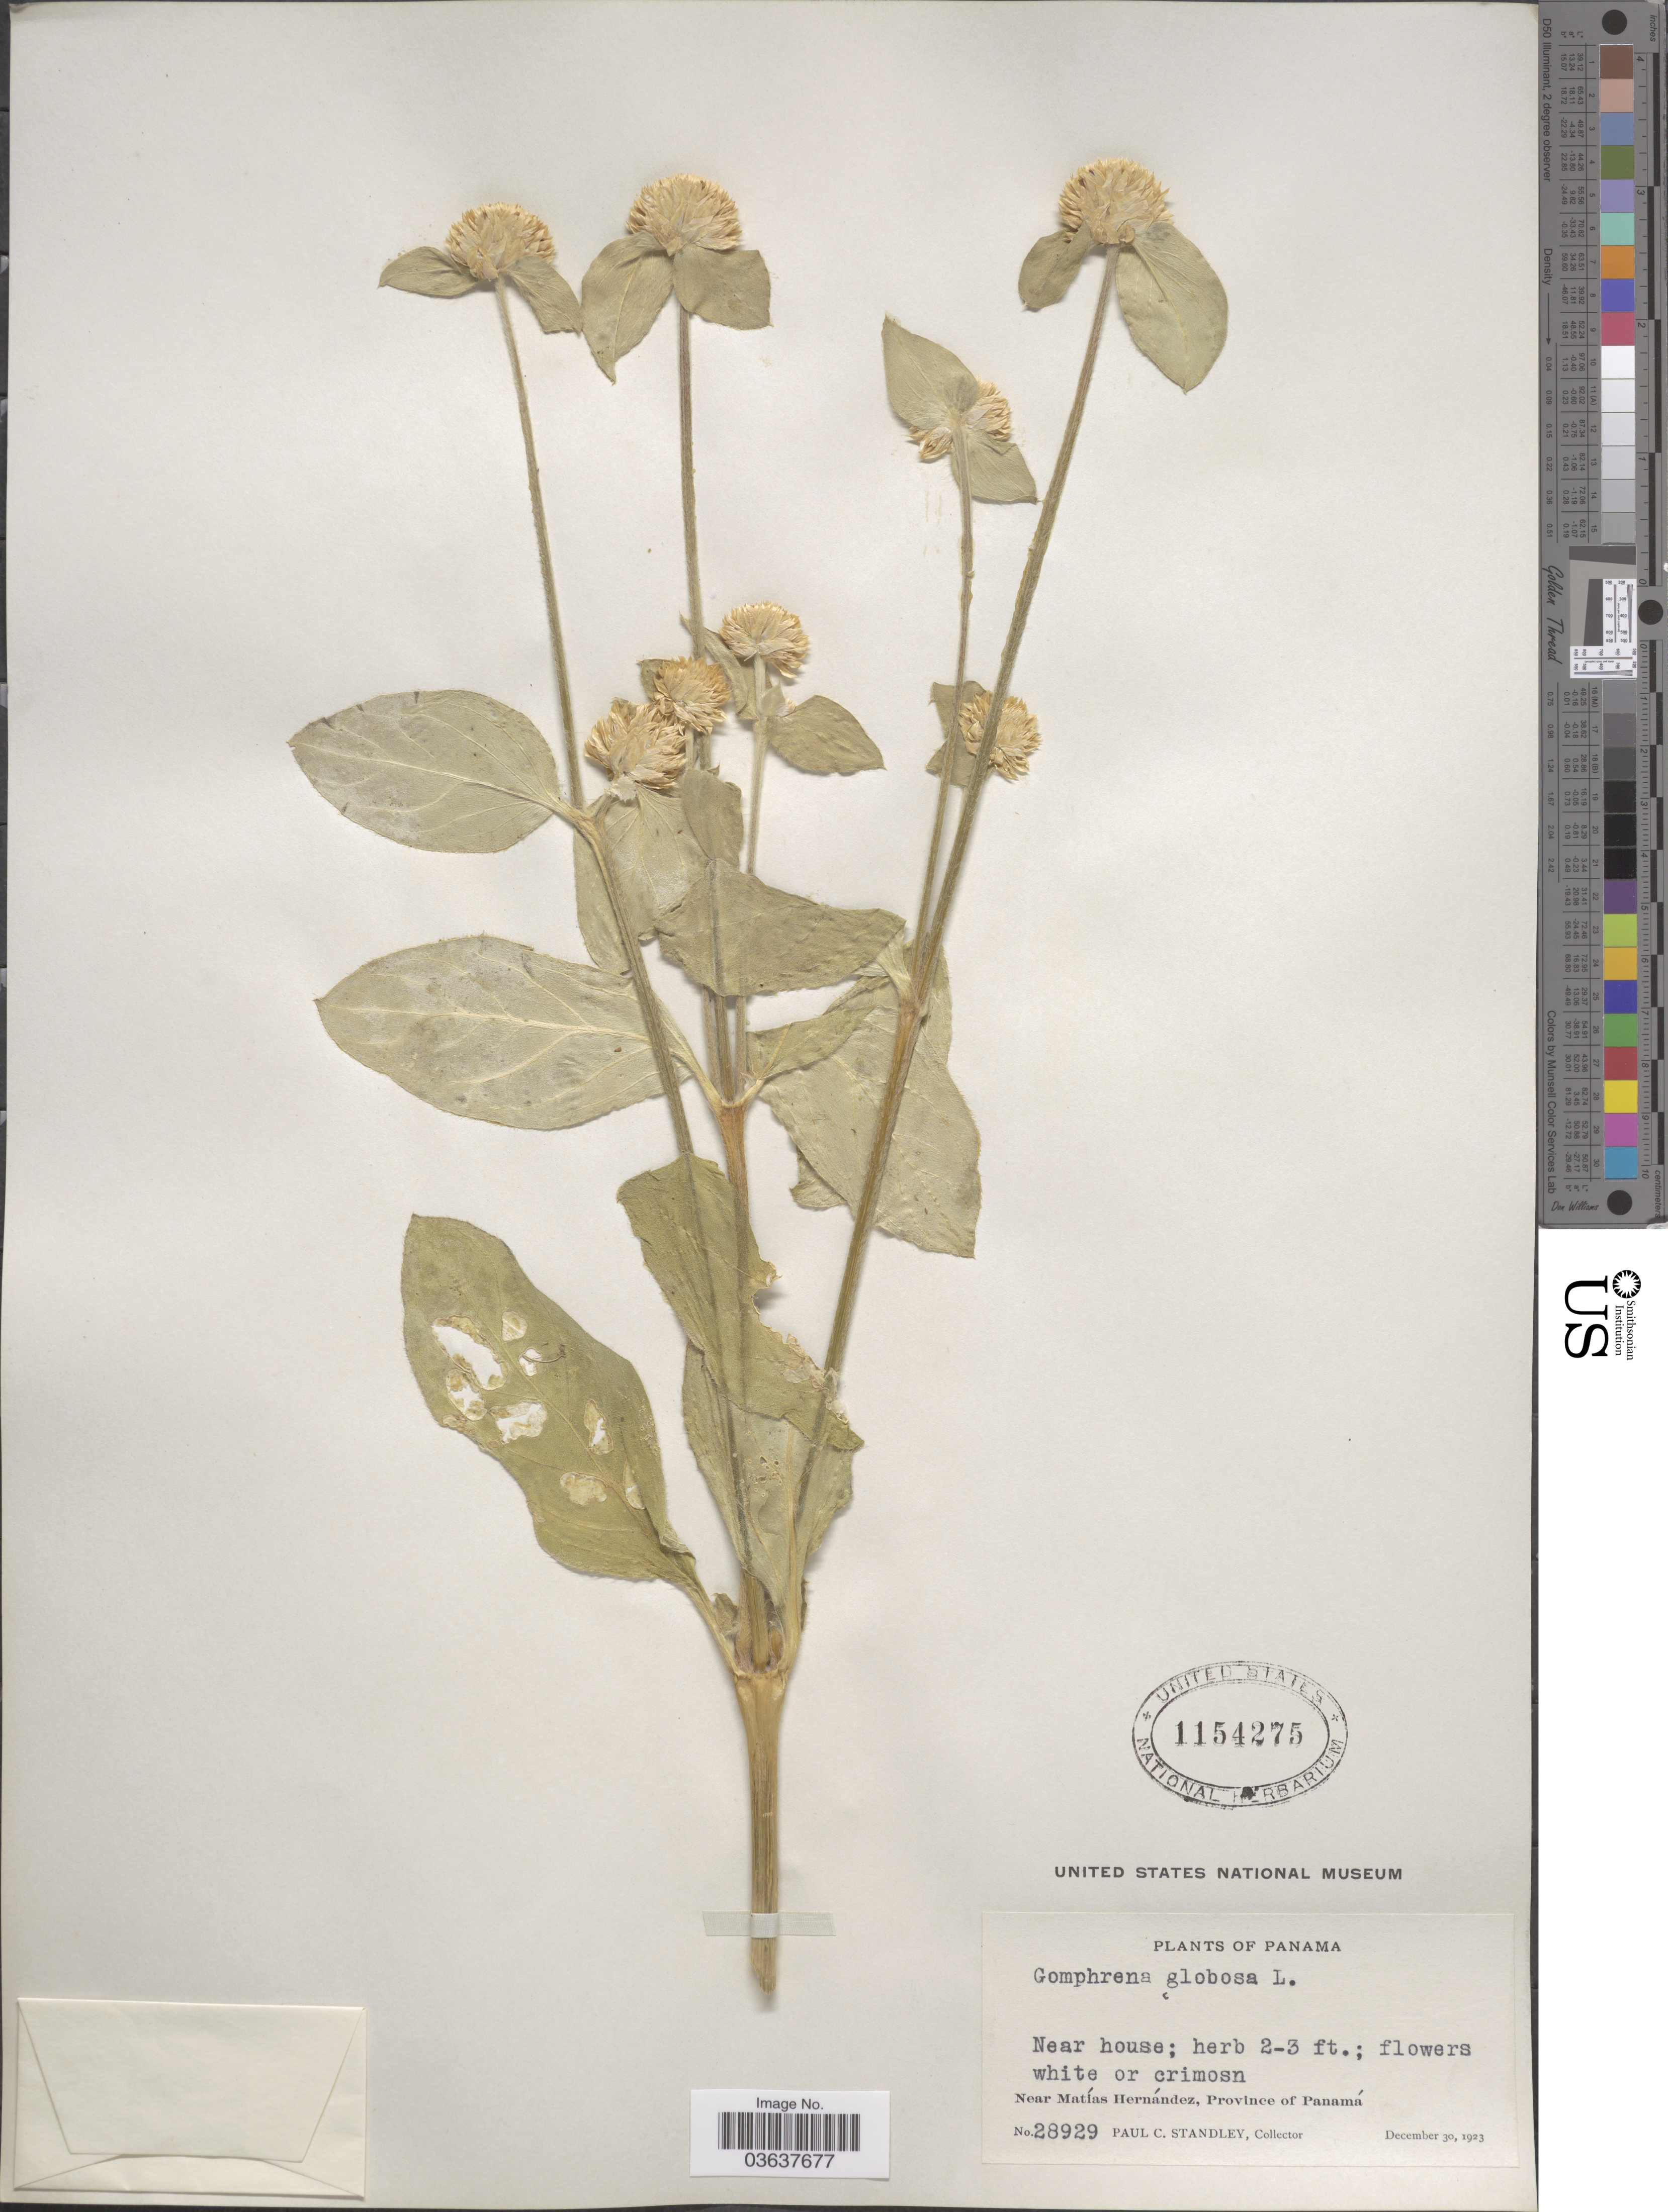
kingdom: Plantae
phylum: Tracheophyta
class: Magnoliopsida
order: Caryophyllales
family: Amaranthaceae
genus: Gomphrena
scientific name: Gomphrena globosa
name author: L.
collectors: P. C. Standley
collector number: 28929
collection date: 1923-12-30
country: Panama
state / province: Panamá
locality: Near house. Near Matías Hernández.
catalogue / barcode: US 1154275